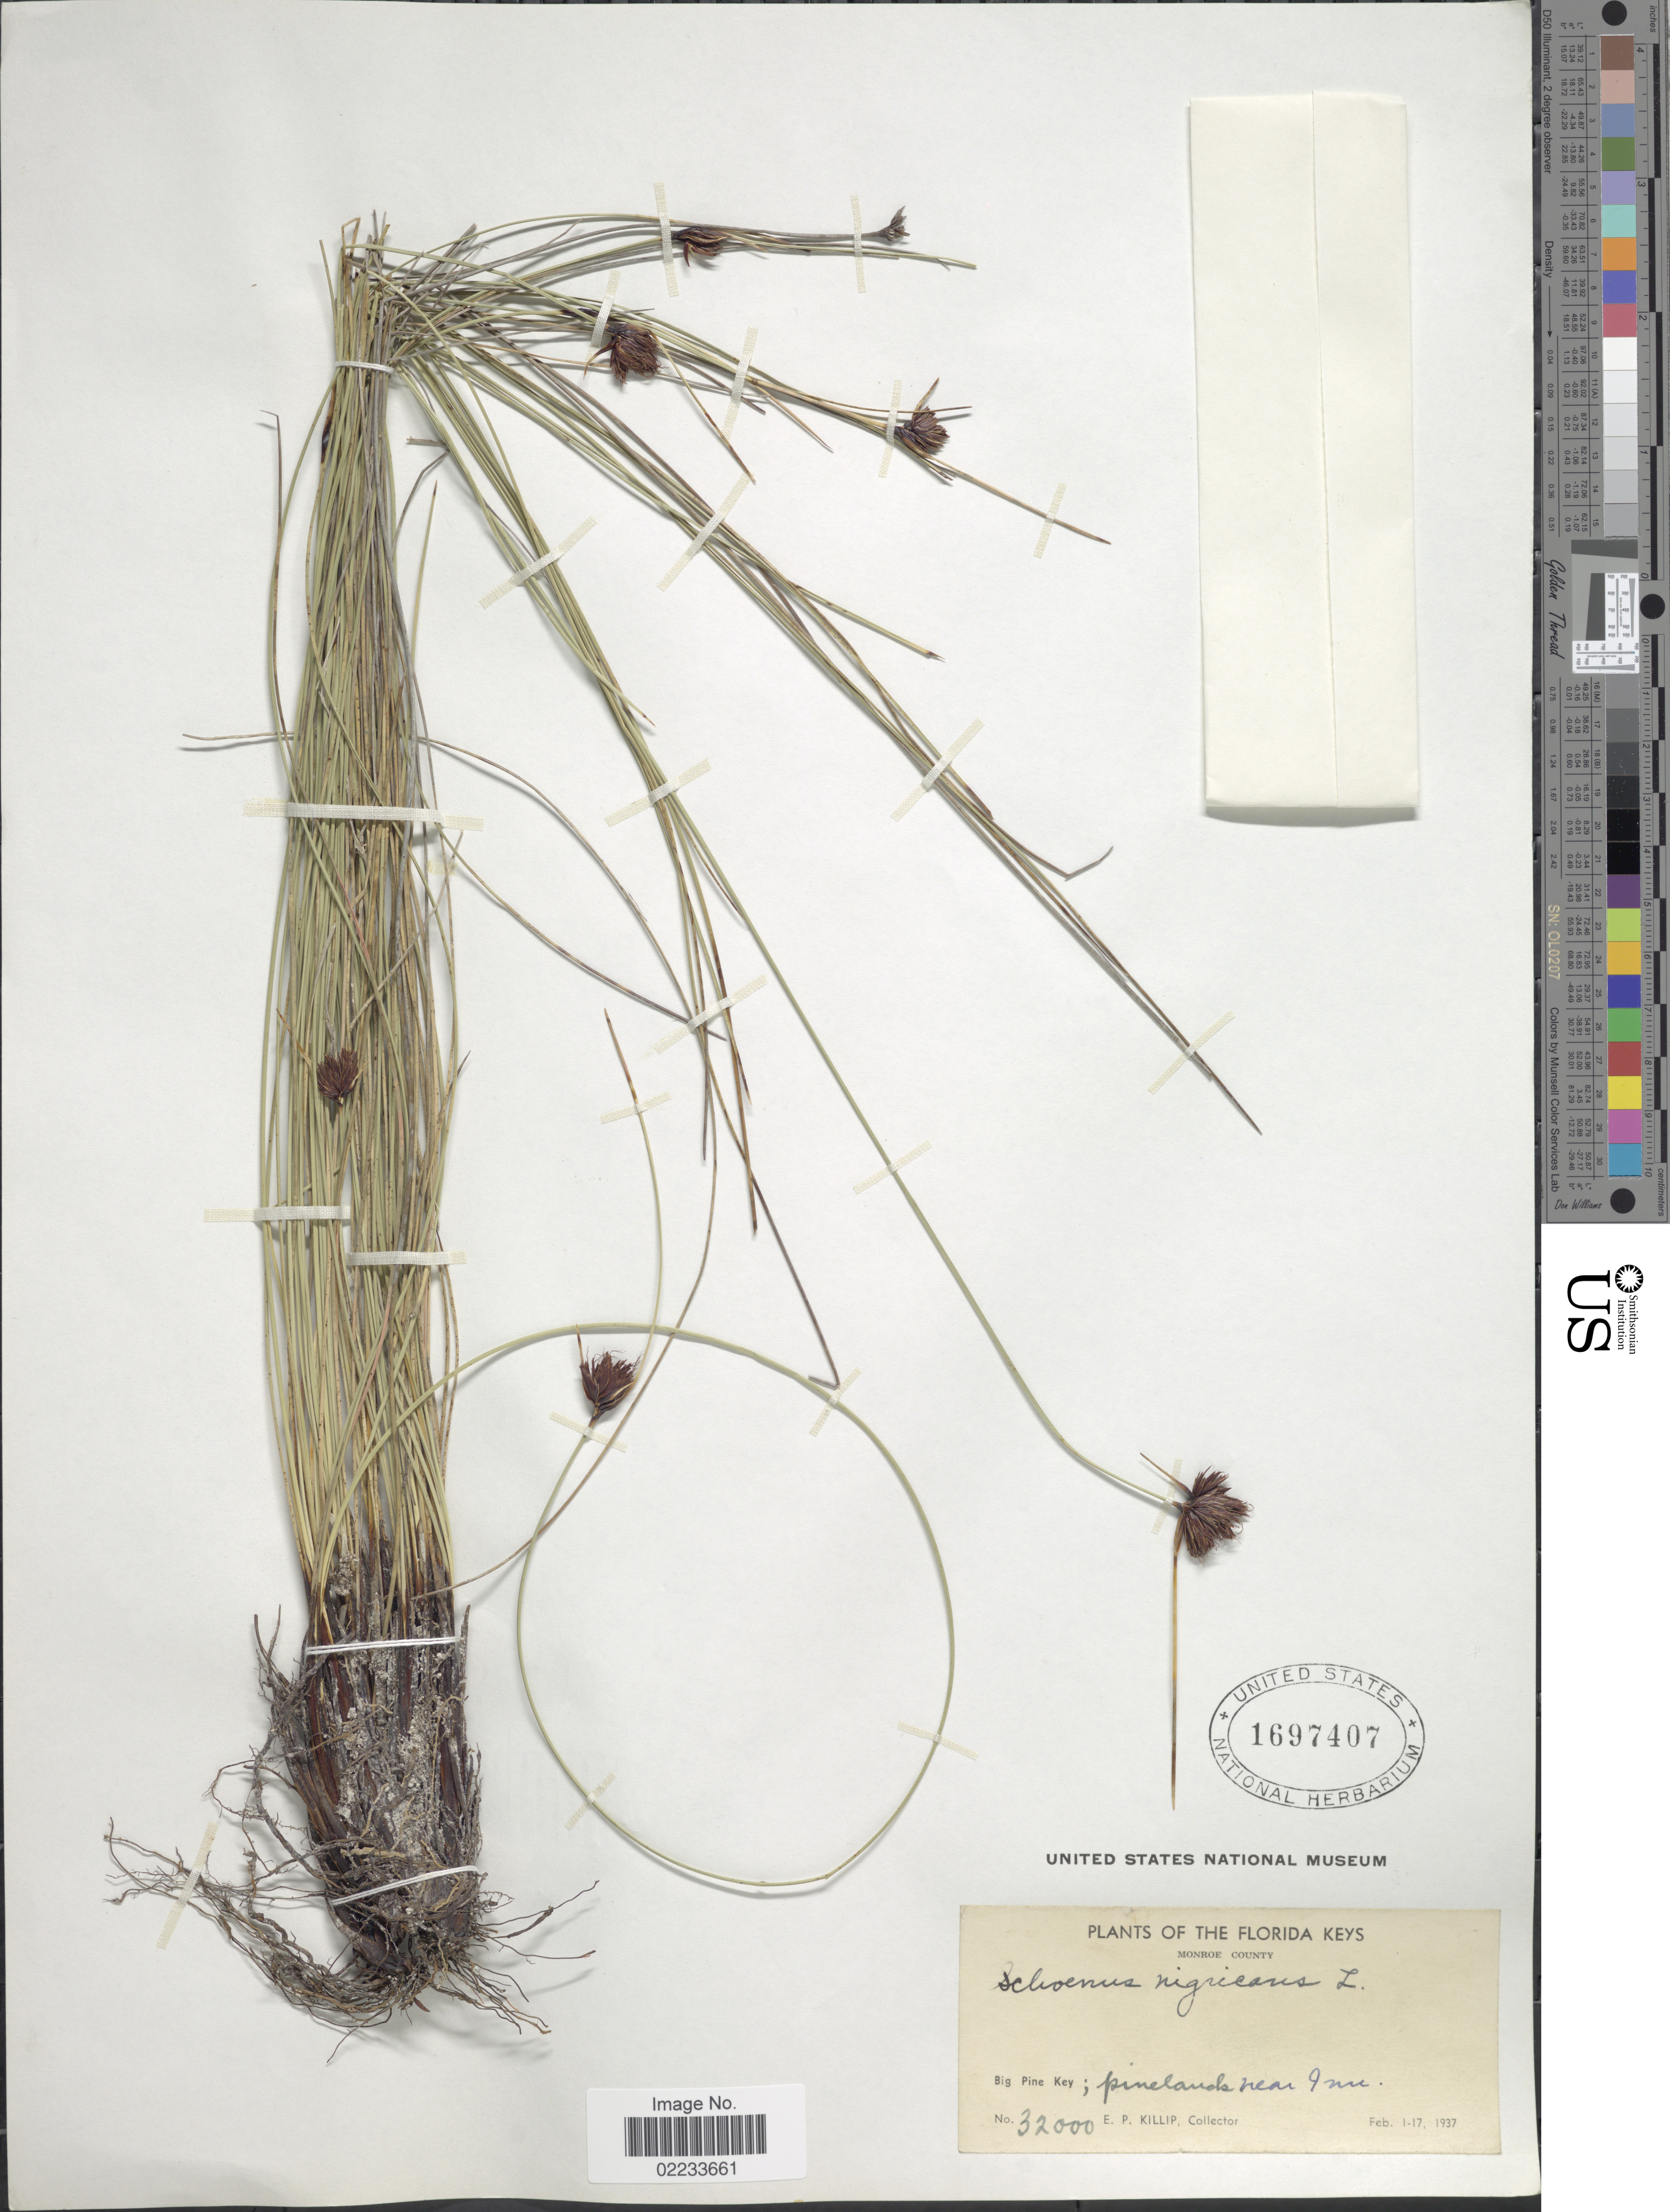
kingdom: Plantae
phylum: Tracheophyta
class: Liliopsida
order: Poales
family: Cyperaceae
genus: Schoenus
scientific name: Schoenus nigricans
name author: L.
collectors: E. P. Killip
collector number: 32000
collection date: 1937-02-01/1937-02-17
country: United States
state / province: Florida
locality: The Florida Keys, Monroe County, Big Pine Key; pinelands near Inu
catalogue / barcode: US 1697407